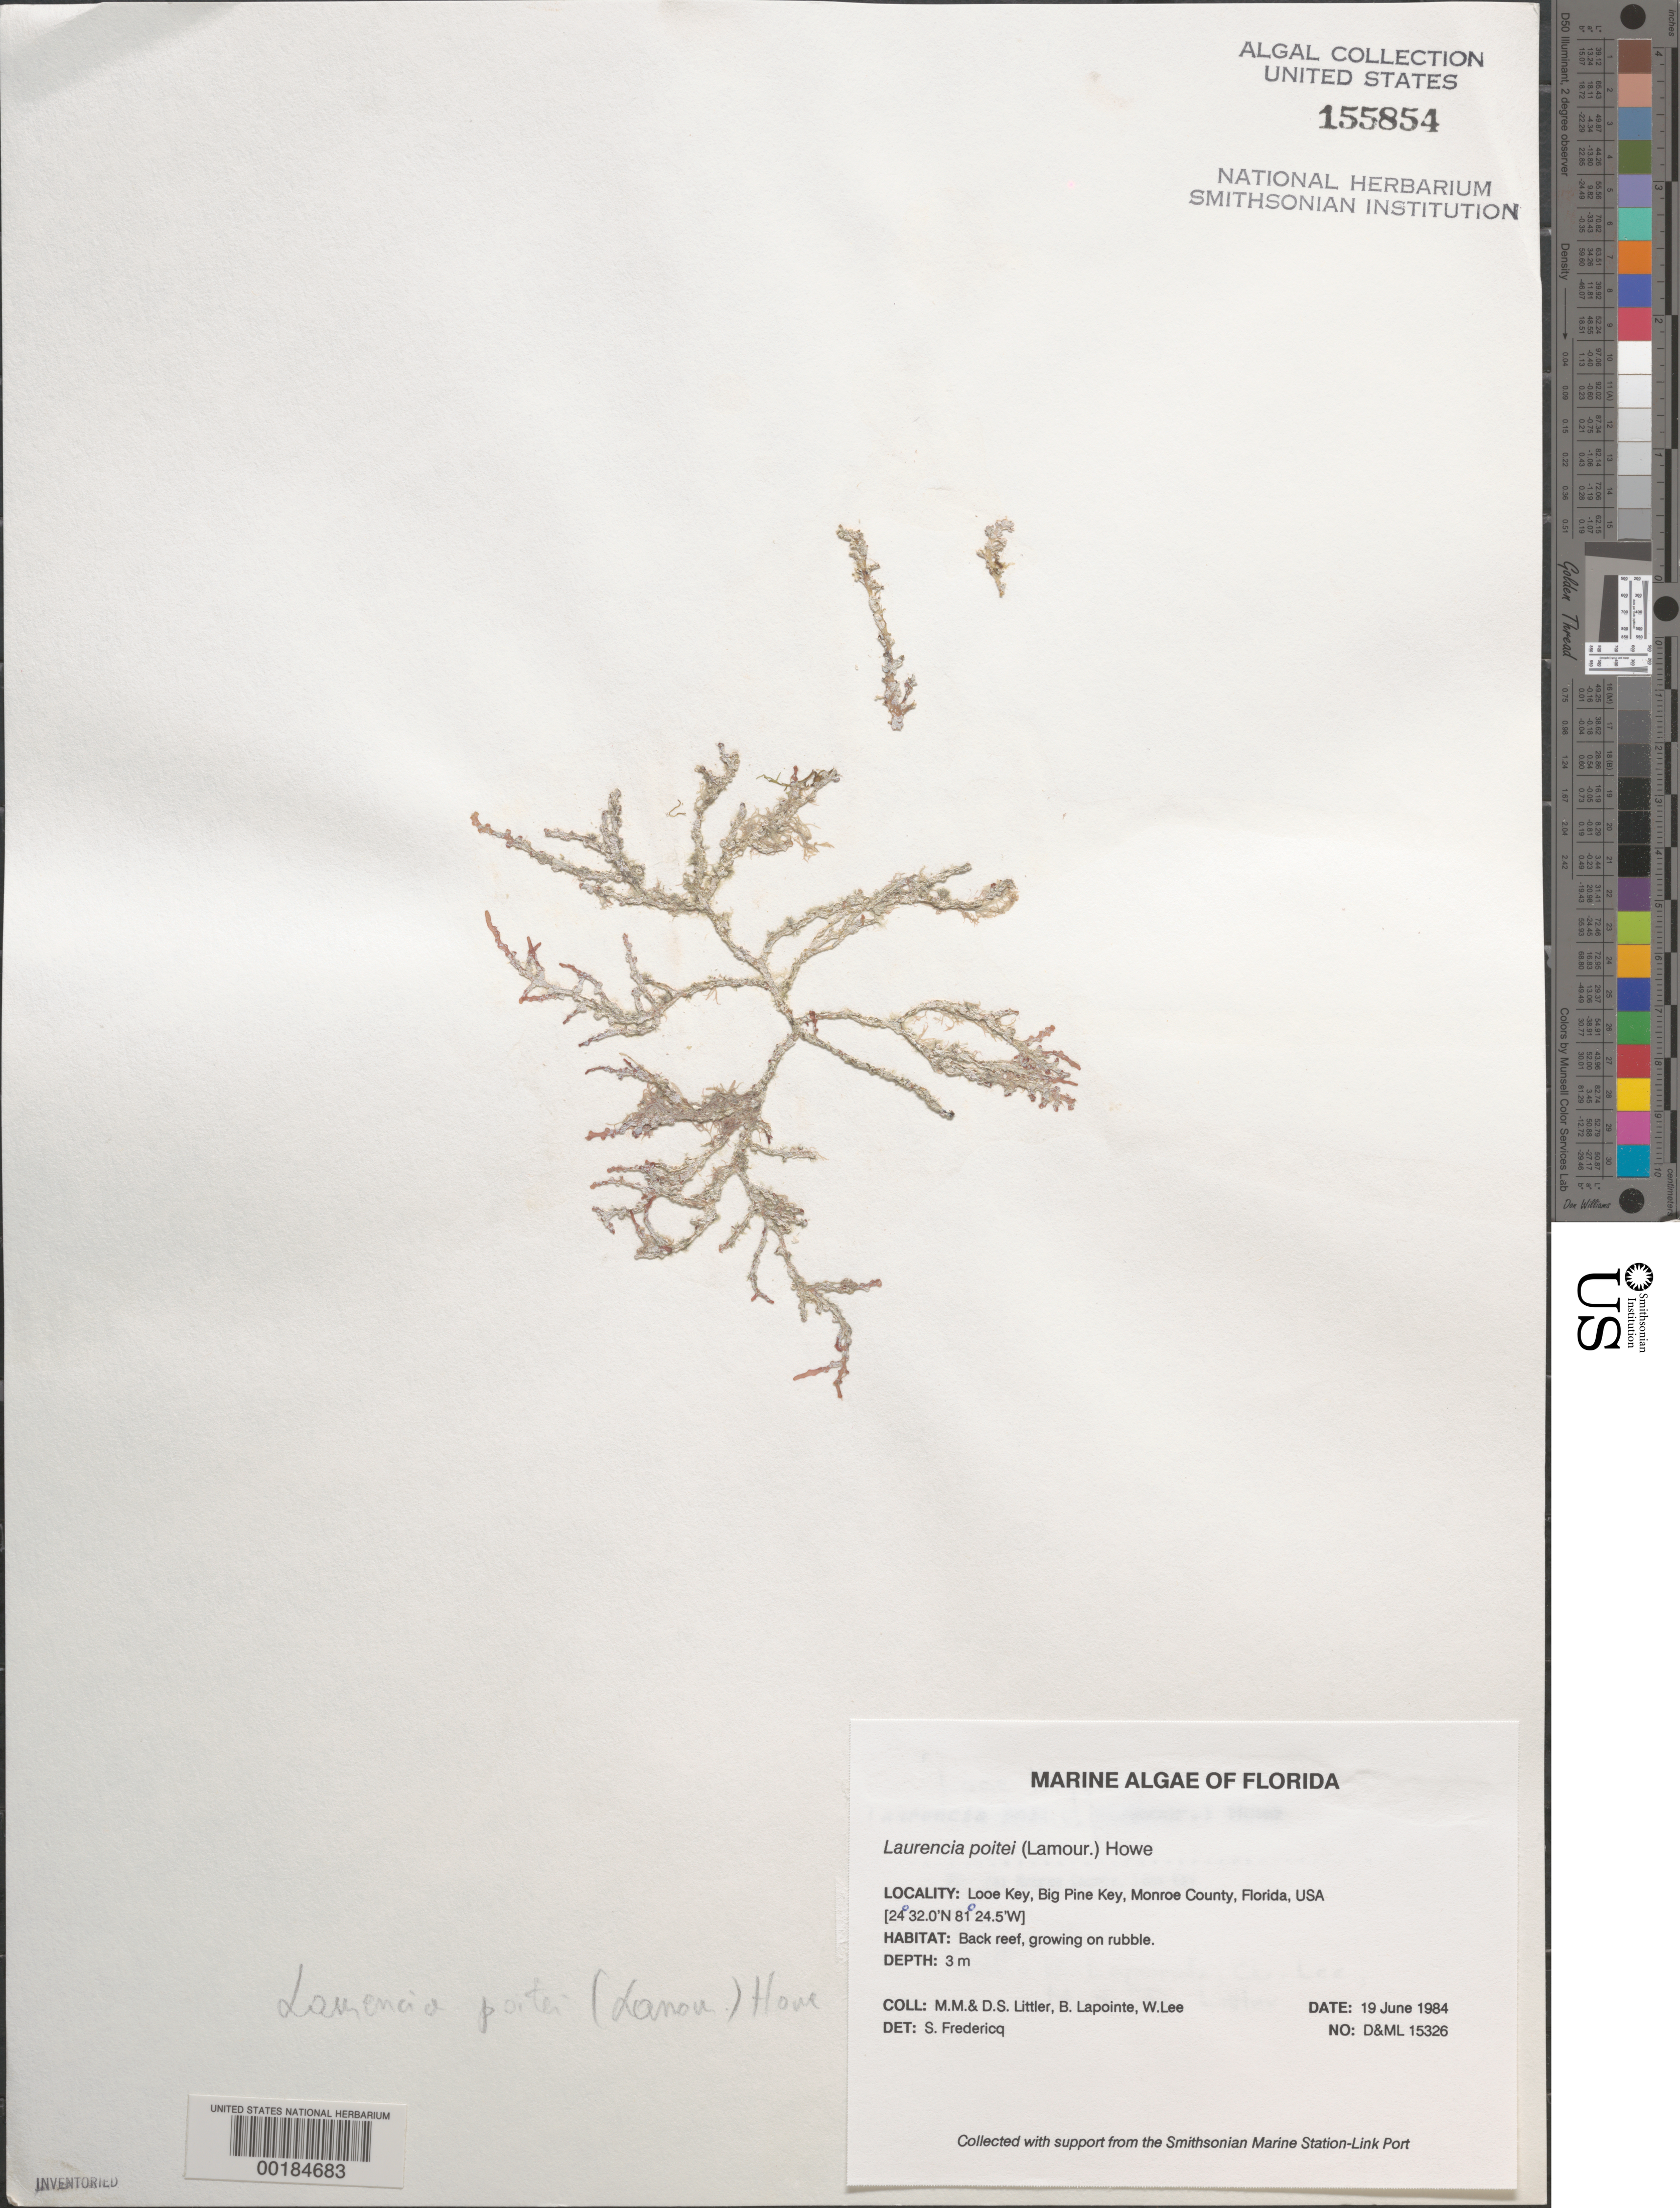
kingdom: Plantae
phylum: Rhodophyta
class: Florideophyceae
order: Ceramiales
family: Rhodomelaceae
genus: Yuzurua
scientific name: Yuzurua poiteaui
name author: (J.V.Lamouroux) Martin-Lescanne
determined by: Brooks, B. L., (BOT), Smithsonian Institution - National Museum of Natural History (UNITED STATES)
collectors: M. M. Littler, D. S. Littler, B. Lapointe & W. Lee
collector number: D&ML 15326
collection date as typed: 19 Jun 1984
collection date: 1984-06-19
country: United States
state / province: Florida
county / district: Monroe County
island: Looe Key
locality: Looe Key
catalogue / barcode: US 155854